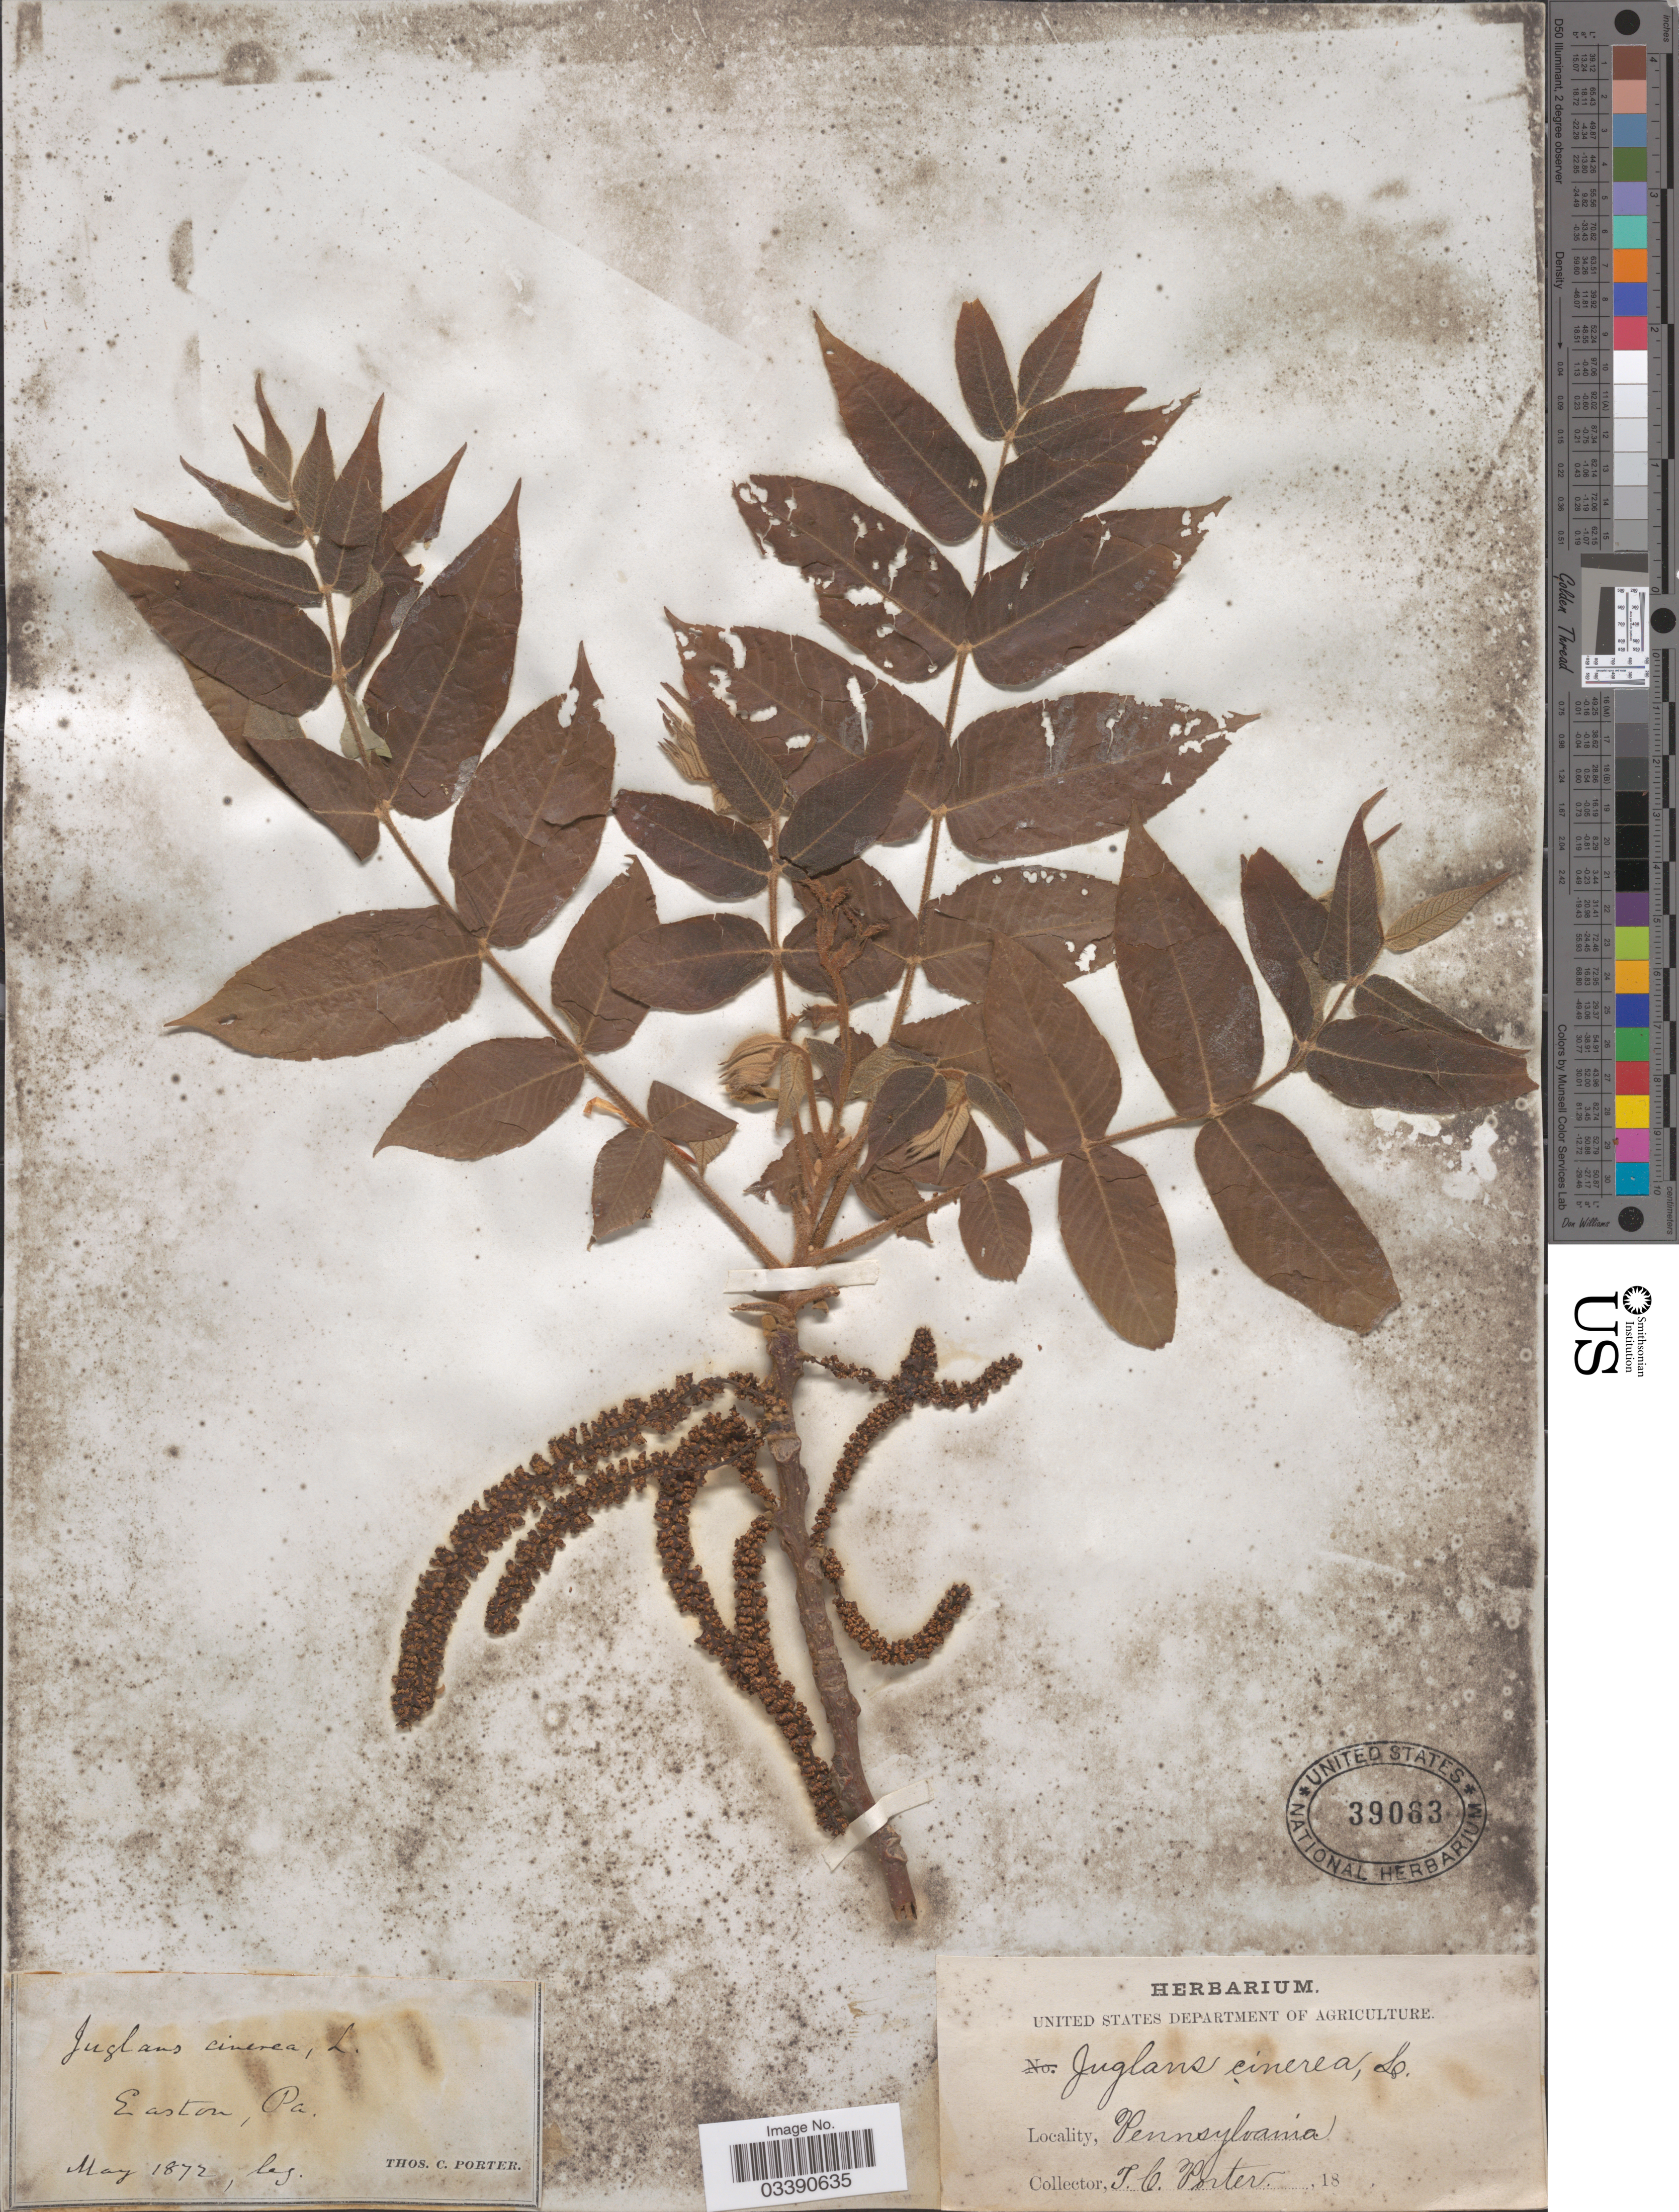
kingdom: Plantae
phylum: Tracheophyta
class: Magnoliopsida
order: Fagales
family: Juglandaceae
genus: Juglans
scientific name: Juglans cinerea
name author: L.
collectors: T. Porter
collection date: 1872-05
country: United States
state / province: Pennsylvania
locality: Easton.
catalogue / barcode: US 39063